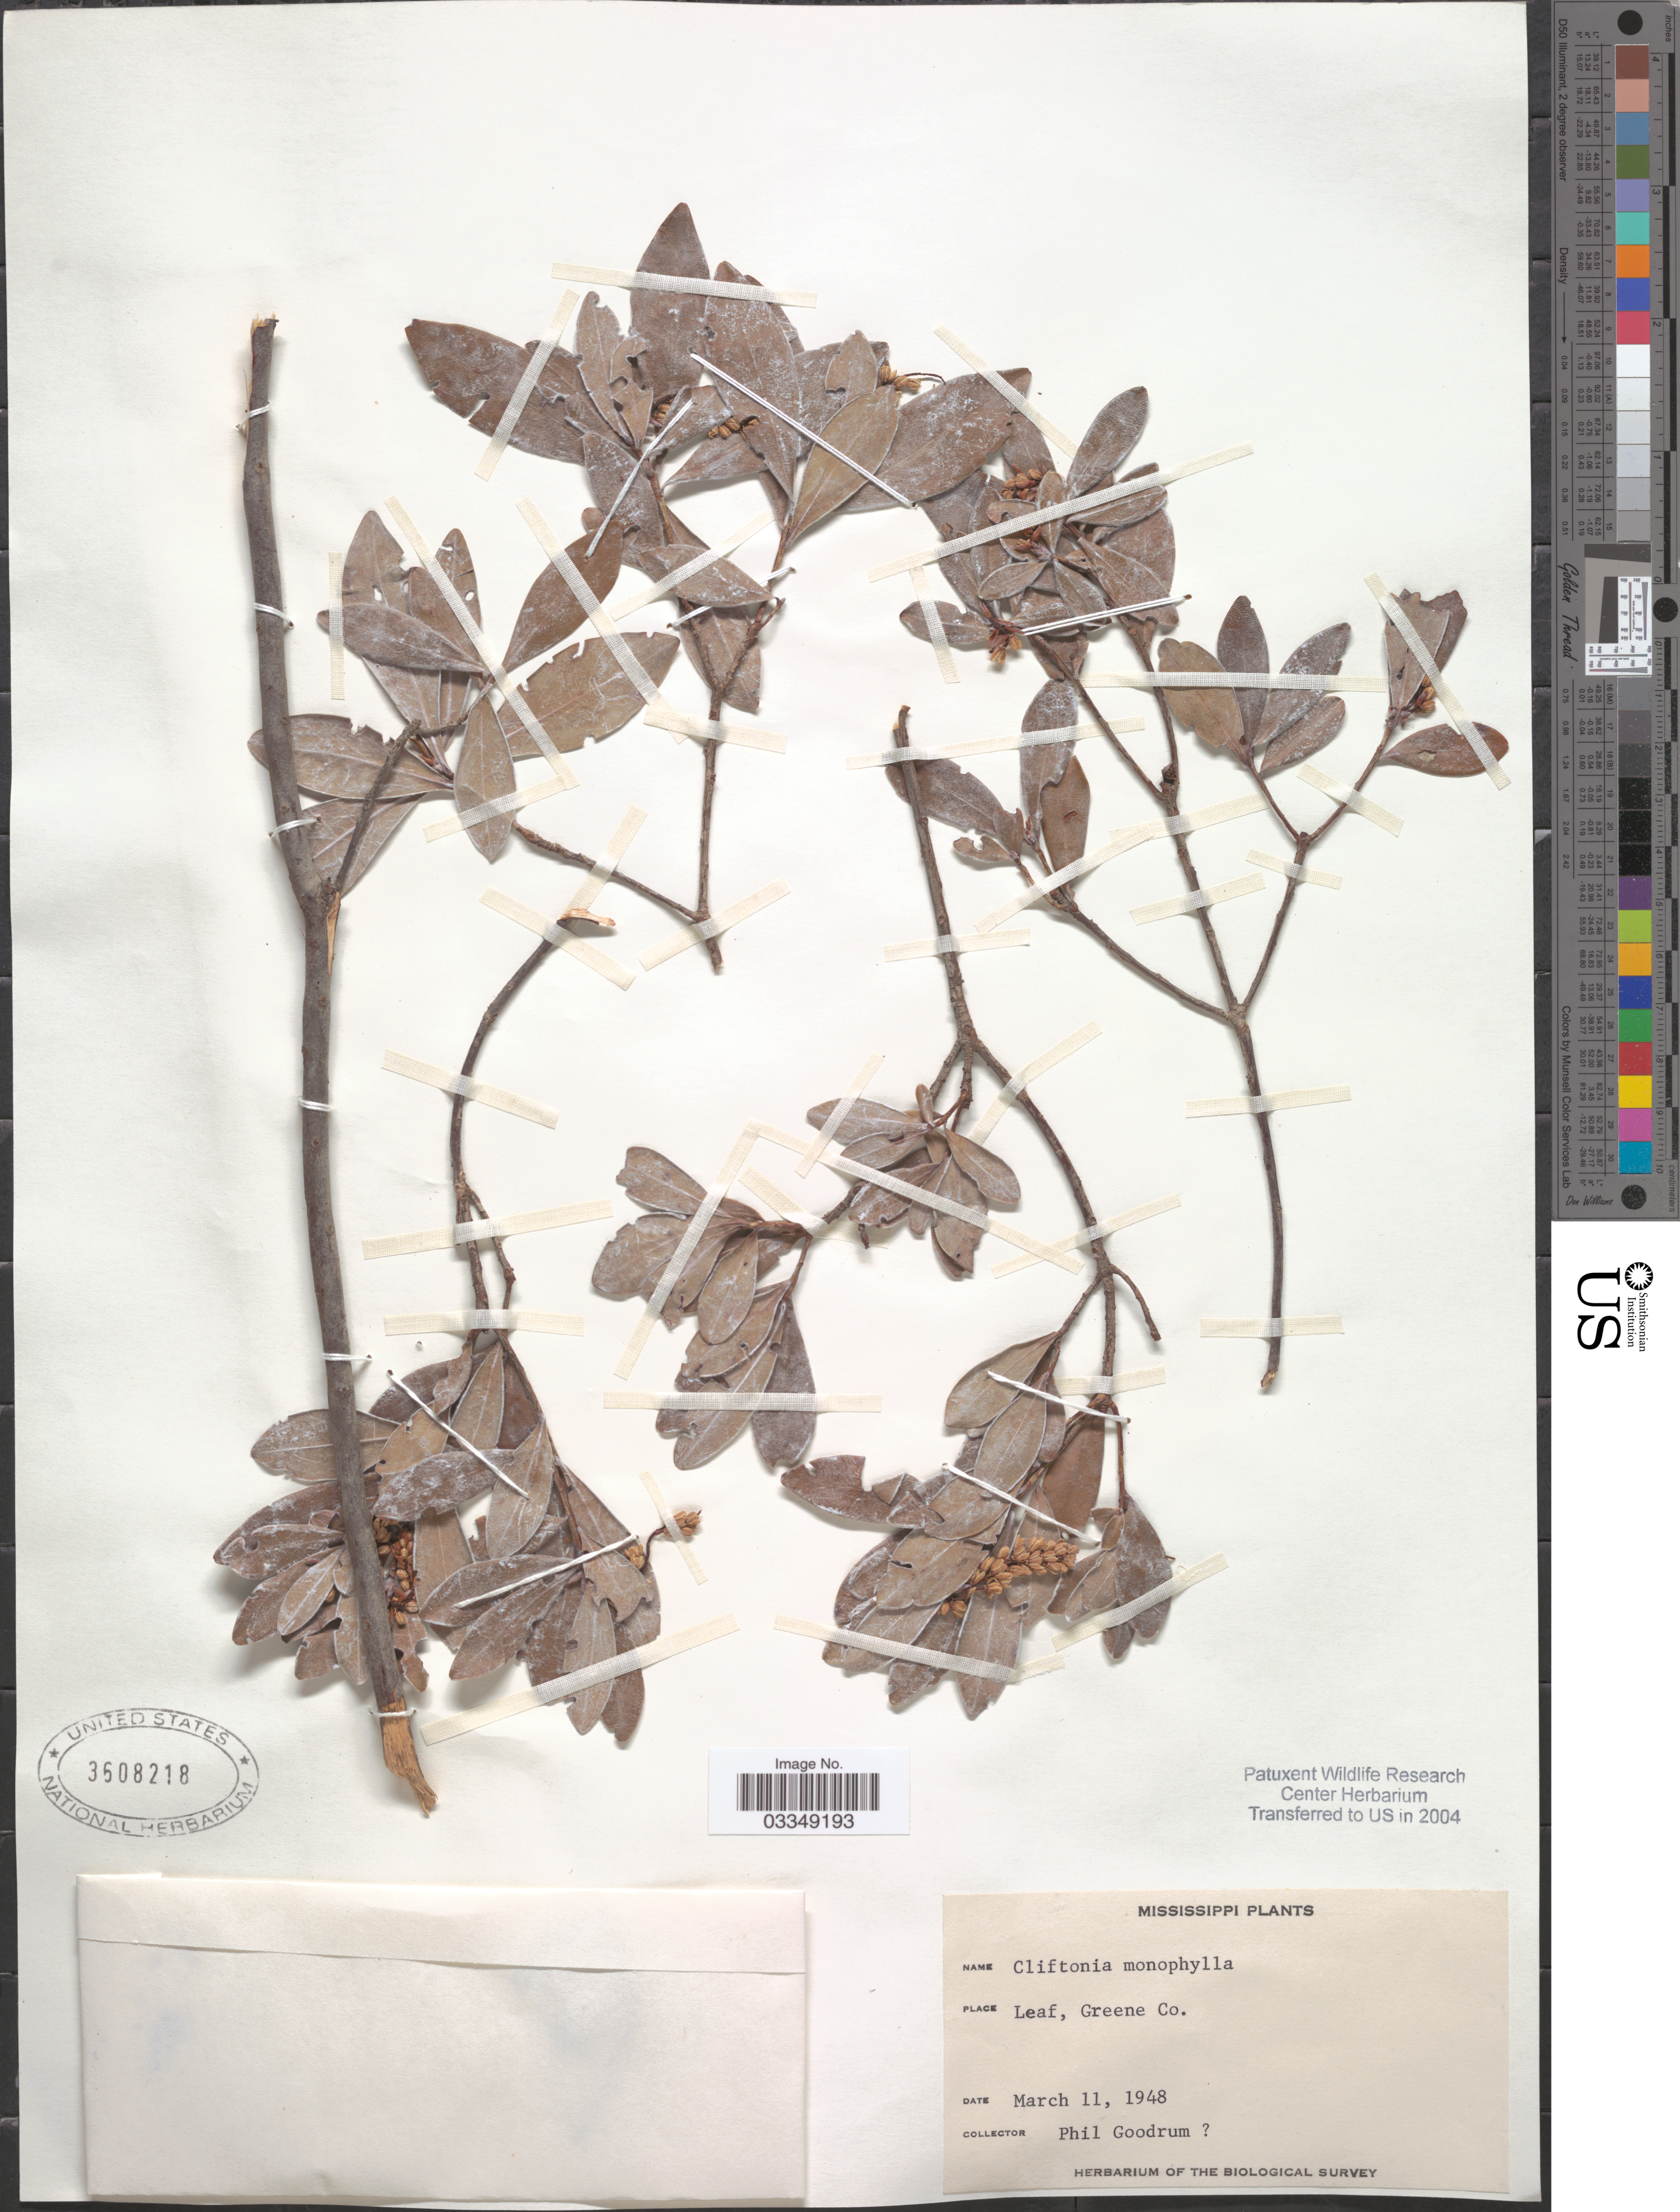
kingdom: Plantae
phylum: Tracheophyta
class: Magnoliopsida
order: Ericales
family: Cyrillaceae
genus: Cliftonia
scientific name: Cliftonia monophylla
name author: (Lam.) Britton ex Sarg.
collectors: P. Goodrum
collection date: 1948-03-11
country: United States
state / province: Mississippi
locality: Leaf, Greene Co.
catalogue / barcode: US 3608218